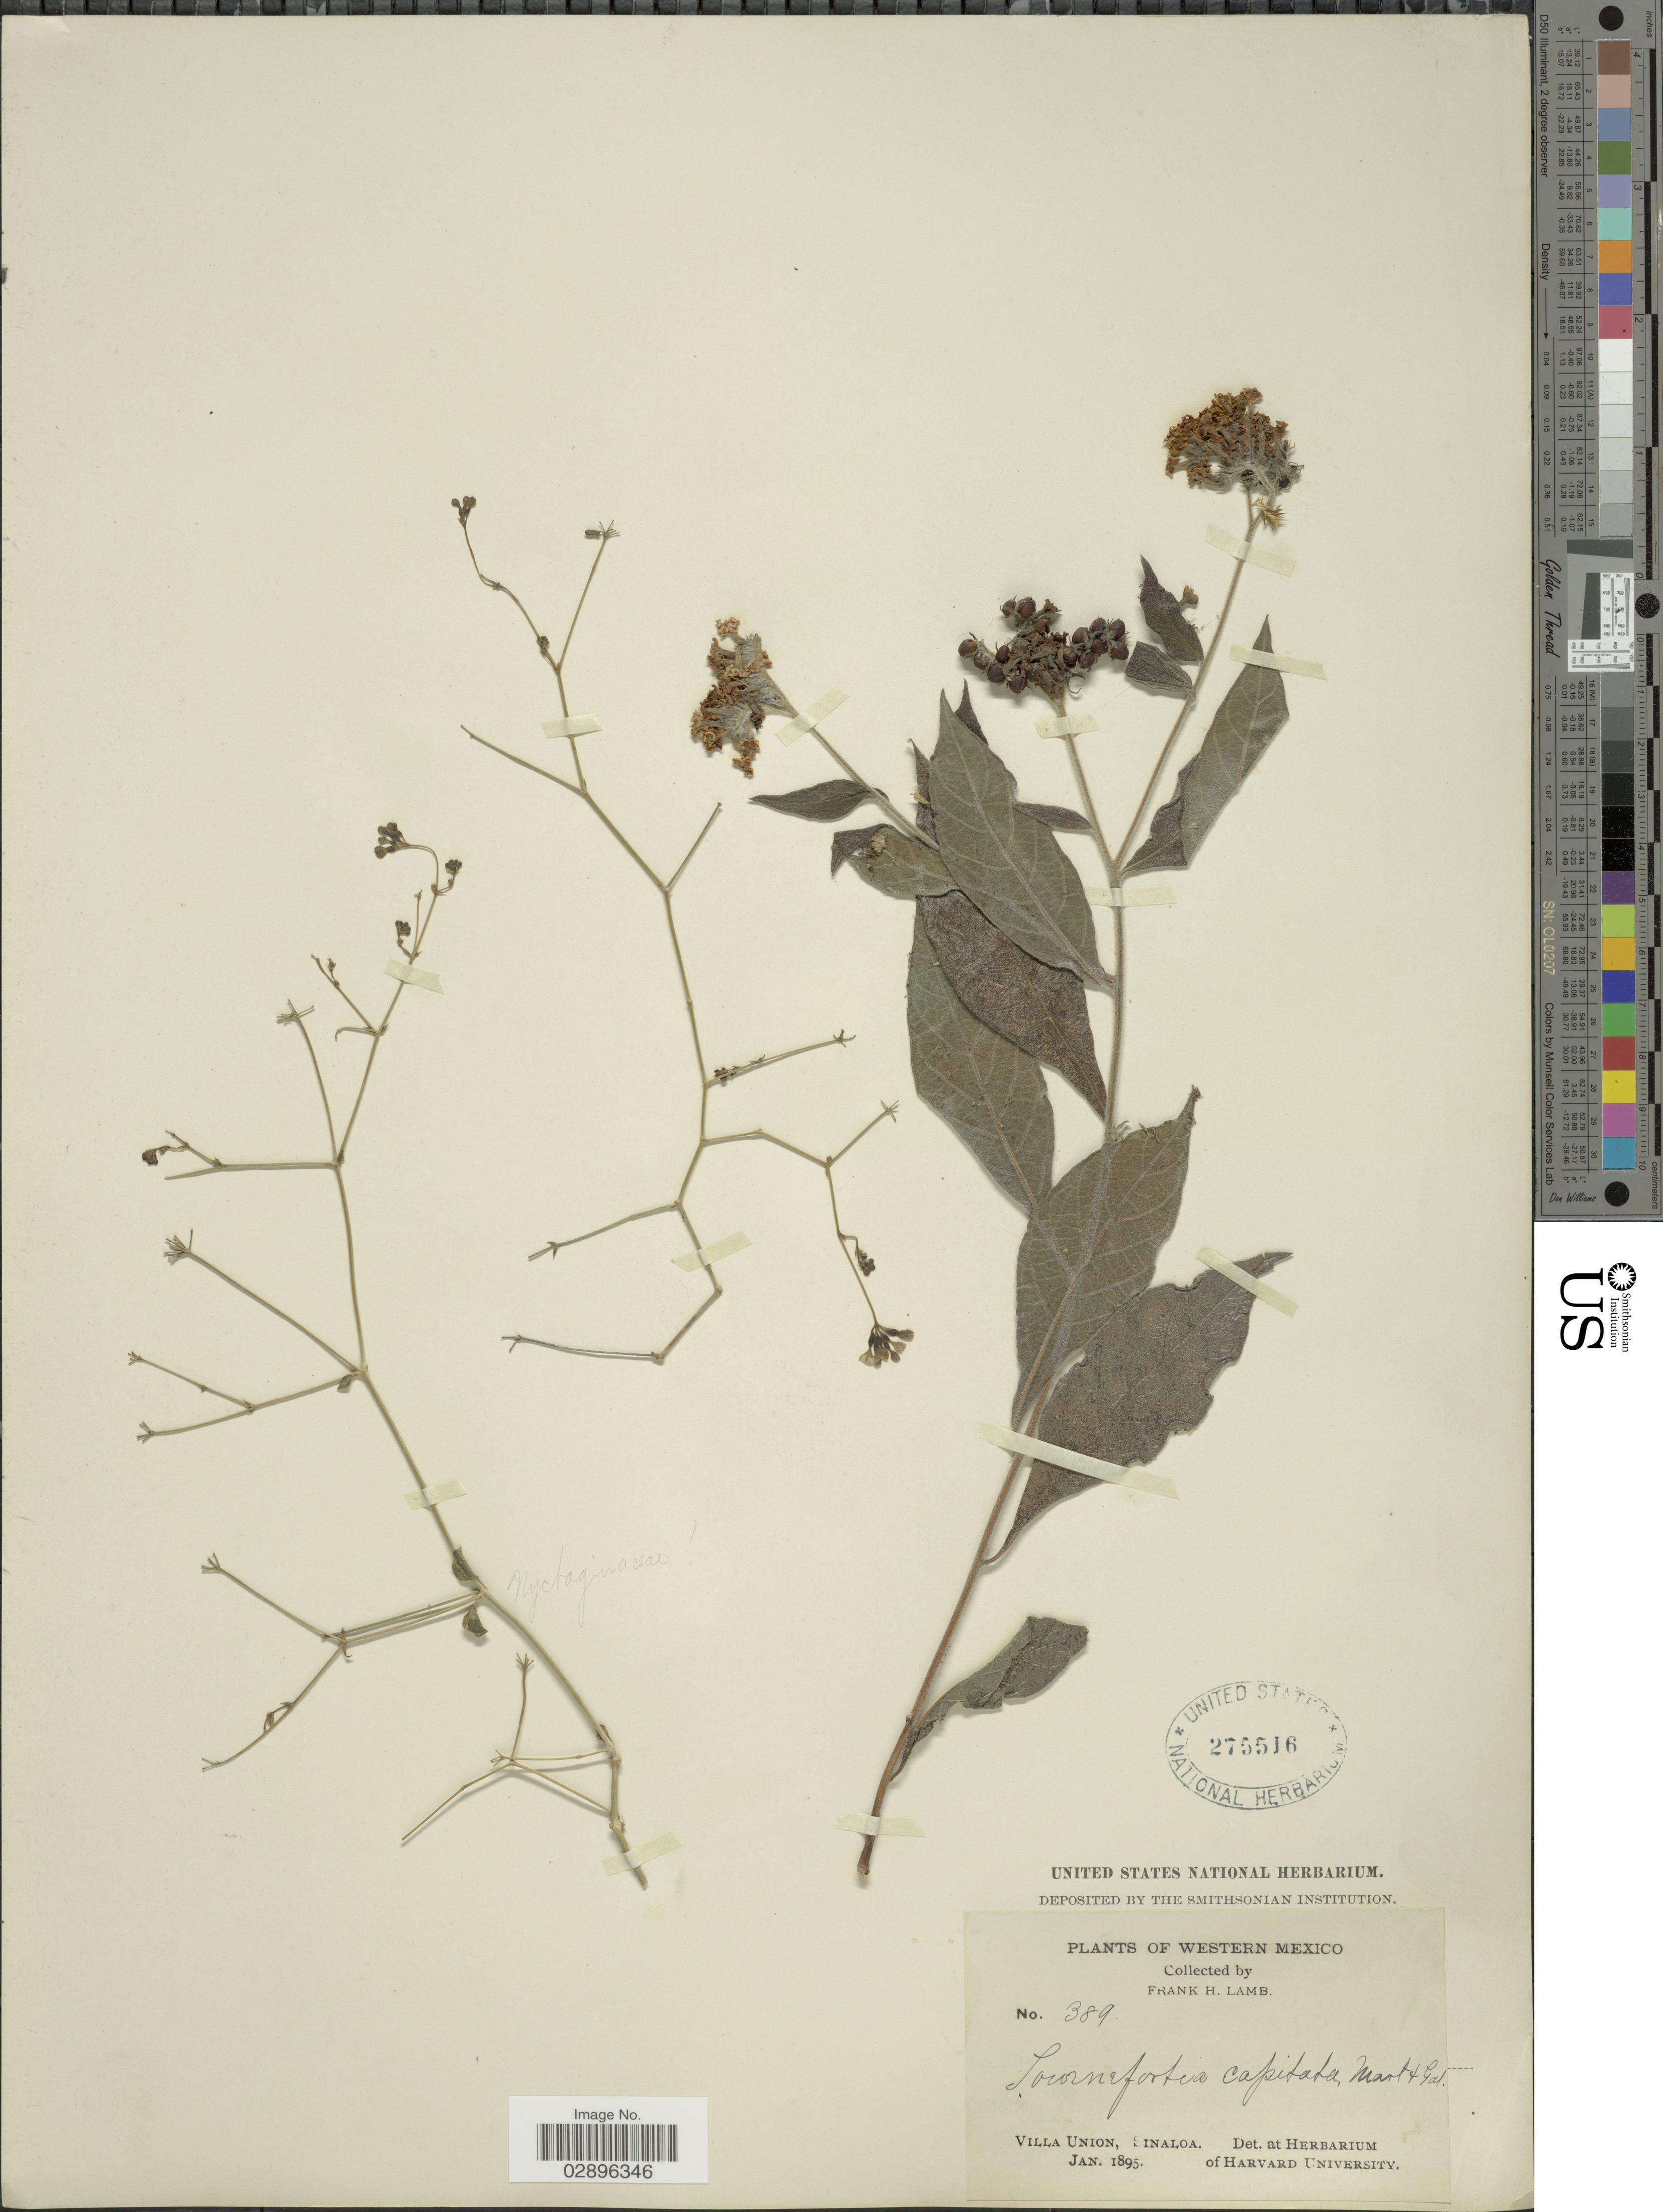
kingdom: Plantae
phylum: Tracheophyta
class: Magnoliopsida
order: Boraginales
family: Heliotropiaceae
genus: Tournefortia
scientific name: Tournefortia capitata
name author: M. Martens & Galeotti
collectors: F. H. Lamb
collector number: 389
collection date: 1895-01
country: Mexico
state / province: Sinaloa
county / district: Mazatlán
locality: Villa Unión.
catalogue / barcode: US 275516